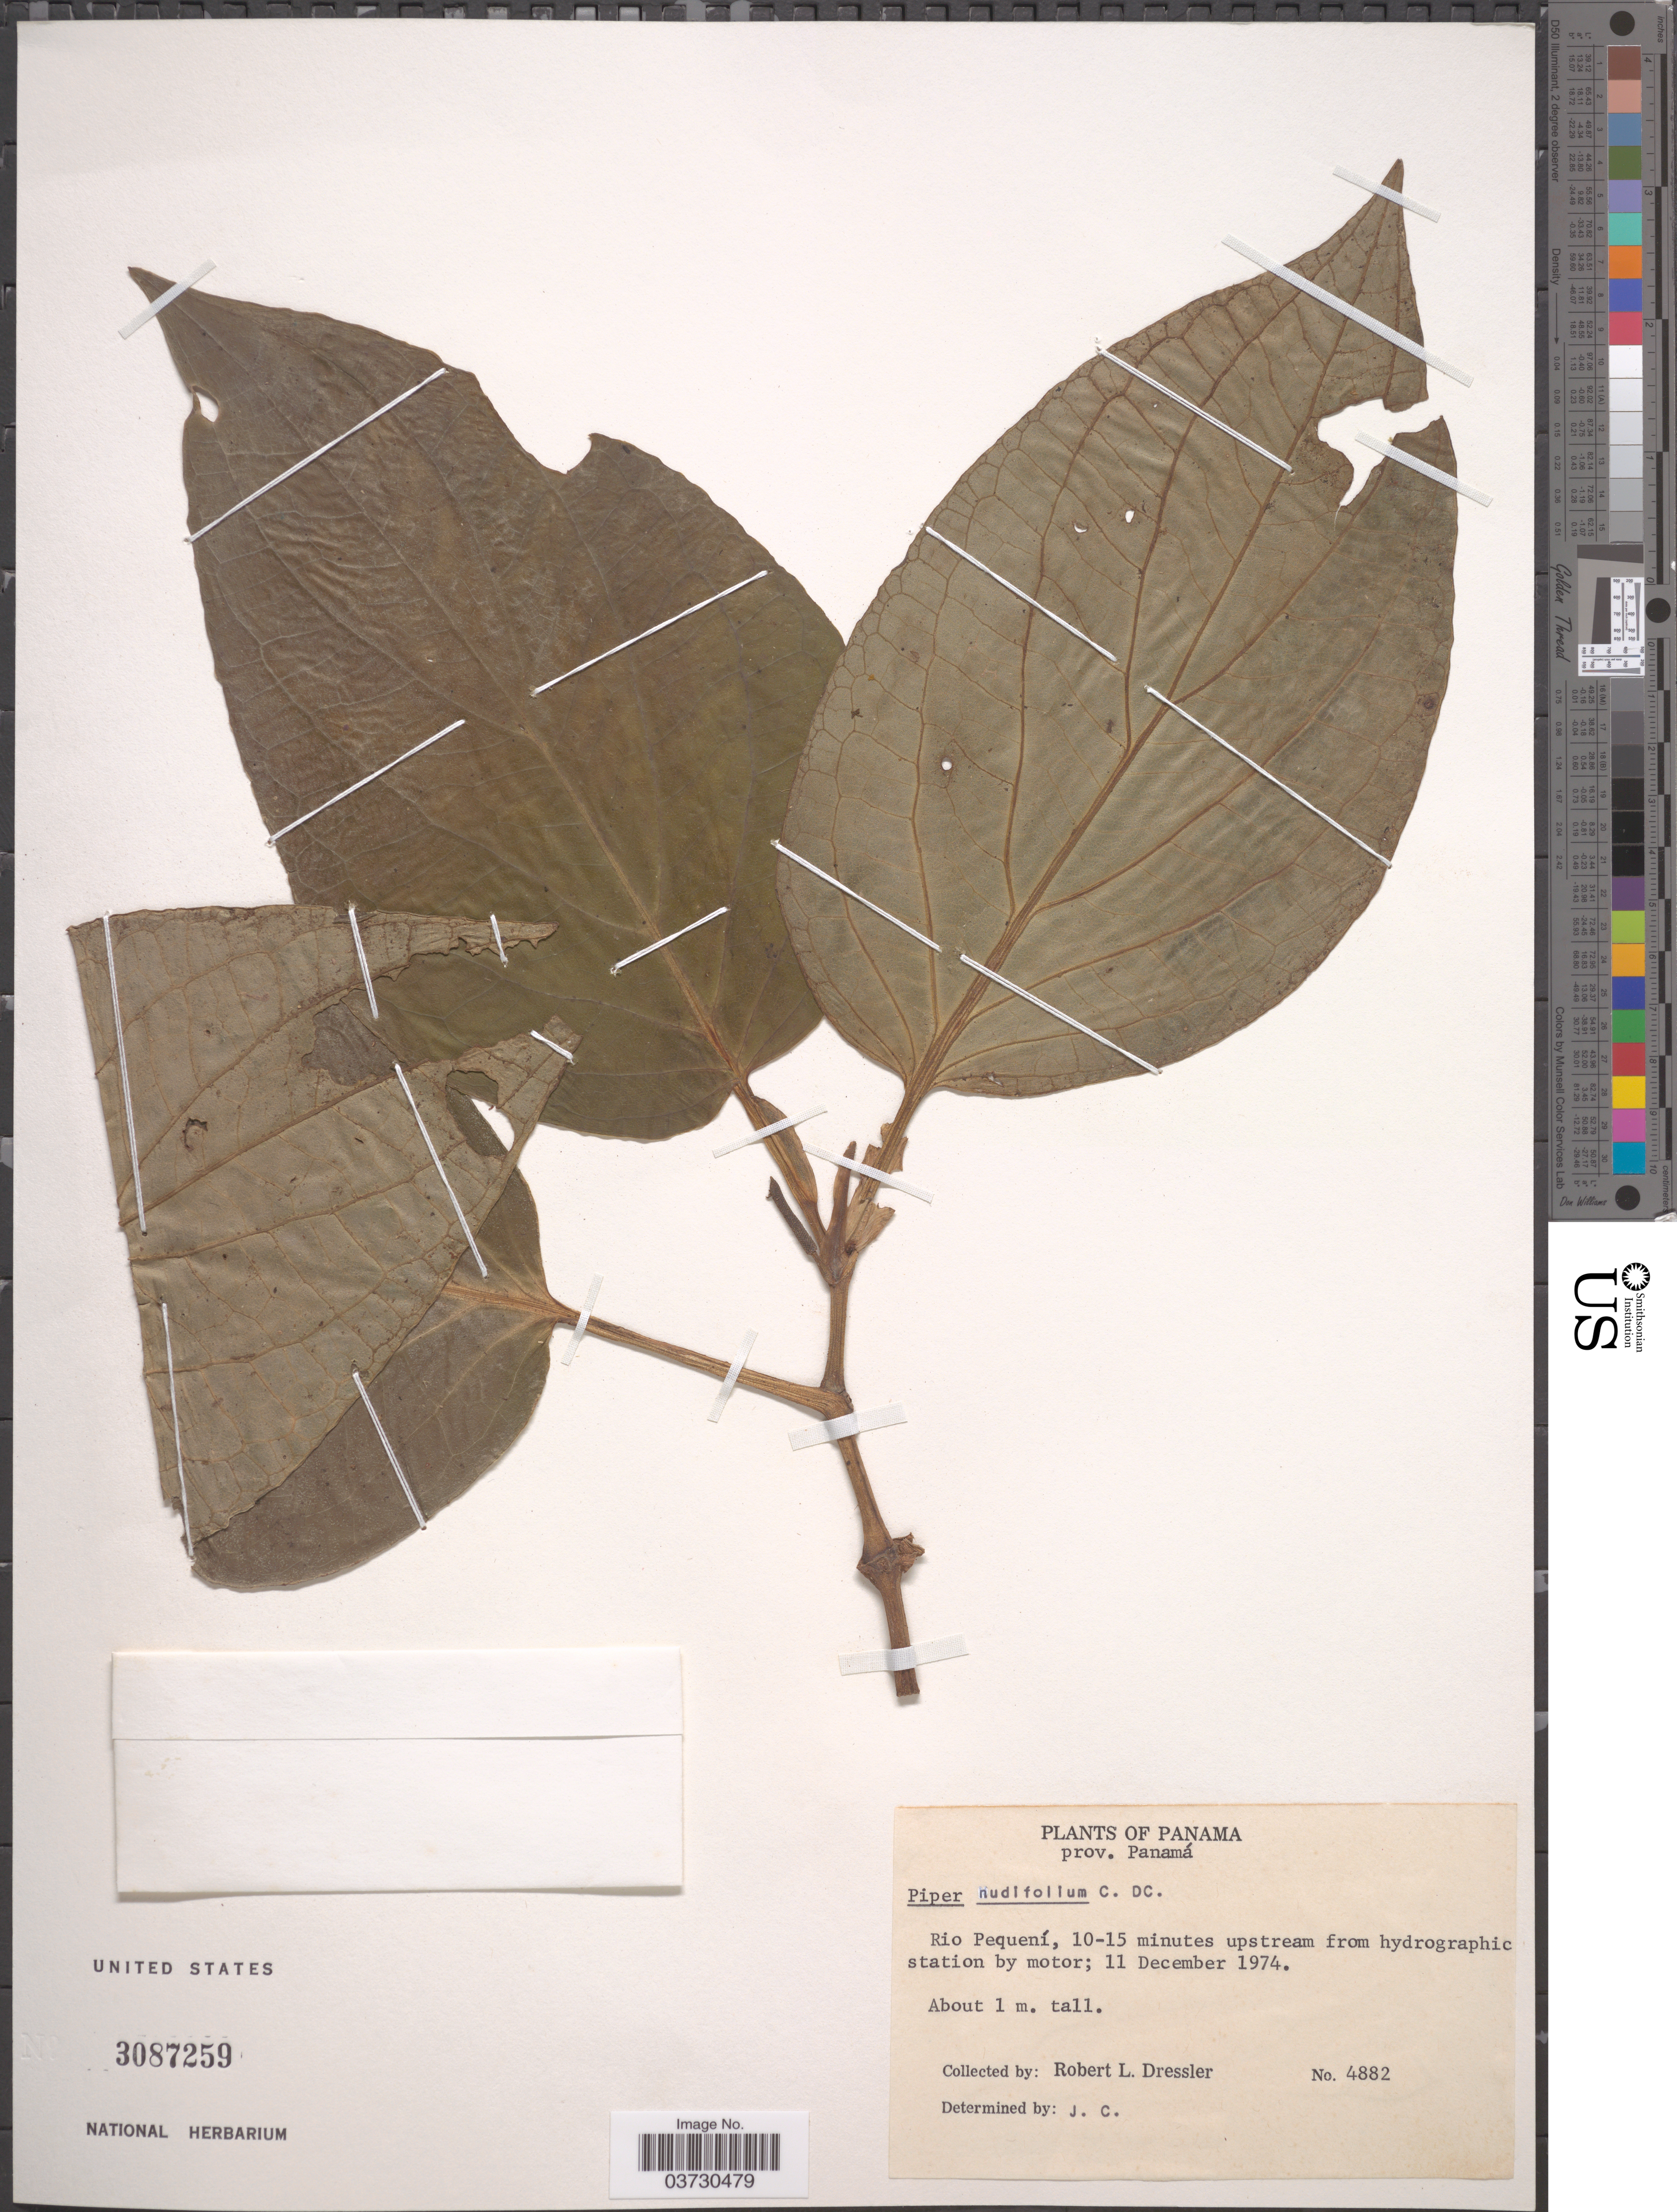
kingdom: Plantae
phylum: Tracheophyta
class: Magnoliopsida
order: Piperales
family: Piperaceae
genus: Piper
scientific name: Piper nudifolium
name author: C. DC.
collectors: R. Dressler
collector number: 4882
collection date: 1974-12-11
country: Panama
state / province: Panamá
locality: Rio Pequení, 10-15 minutes upstream from hydrographic station by motor.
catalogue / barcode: US 3087259